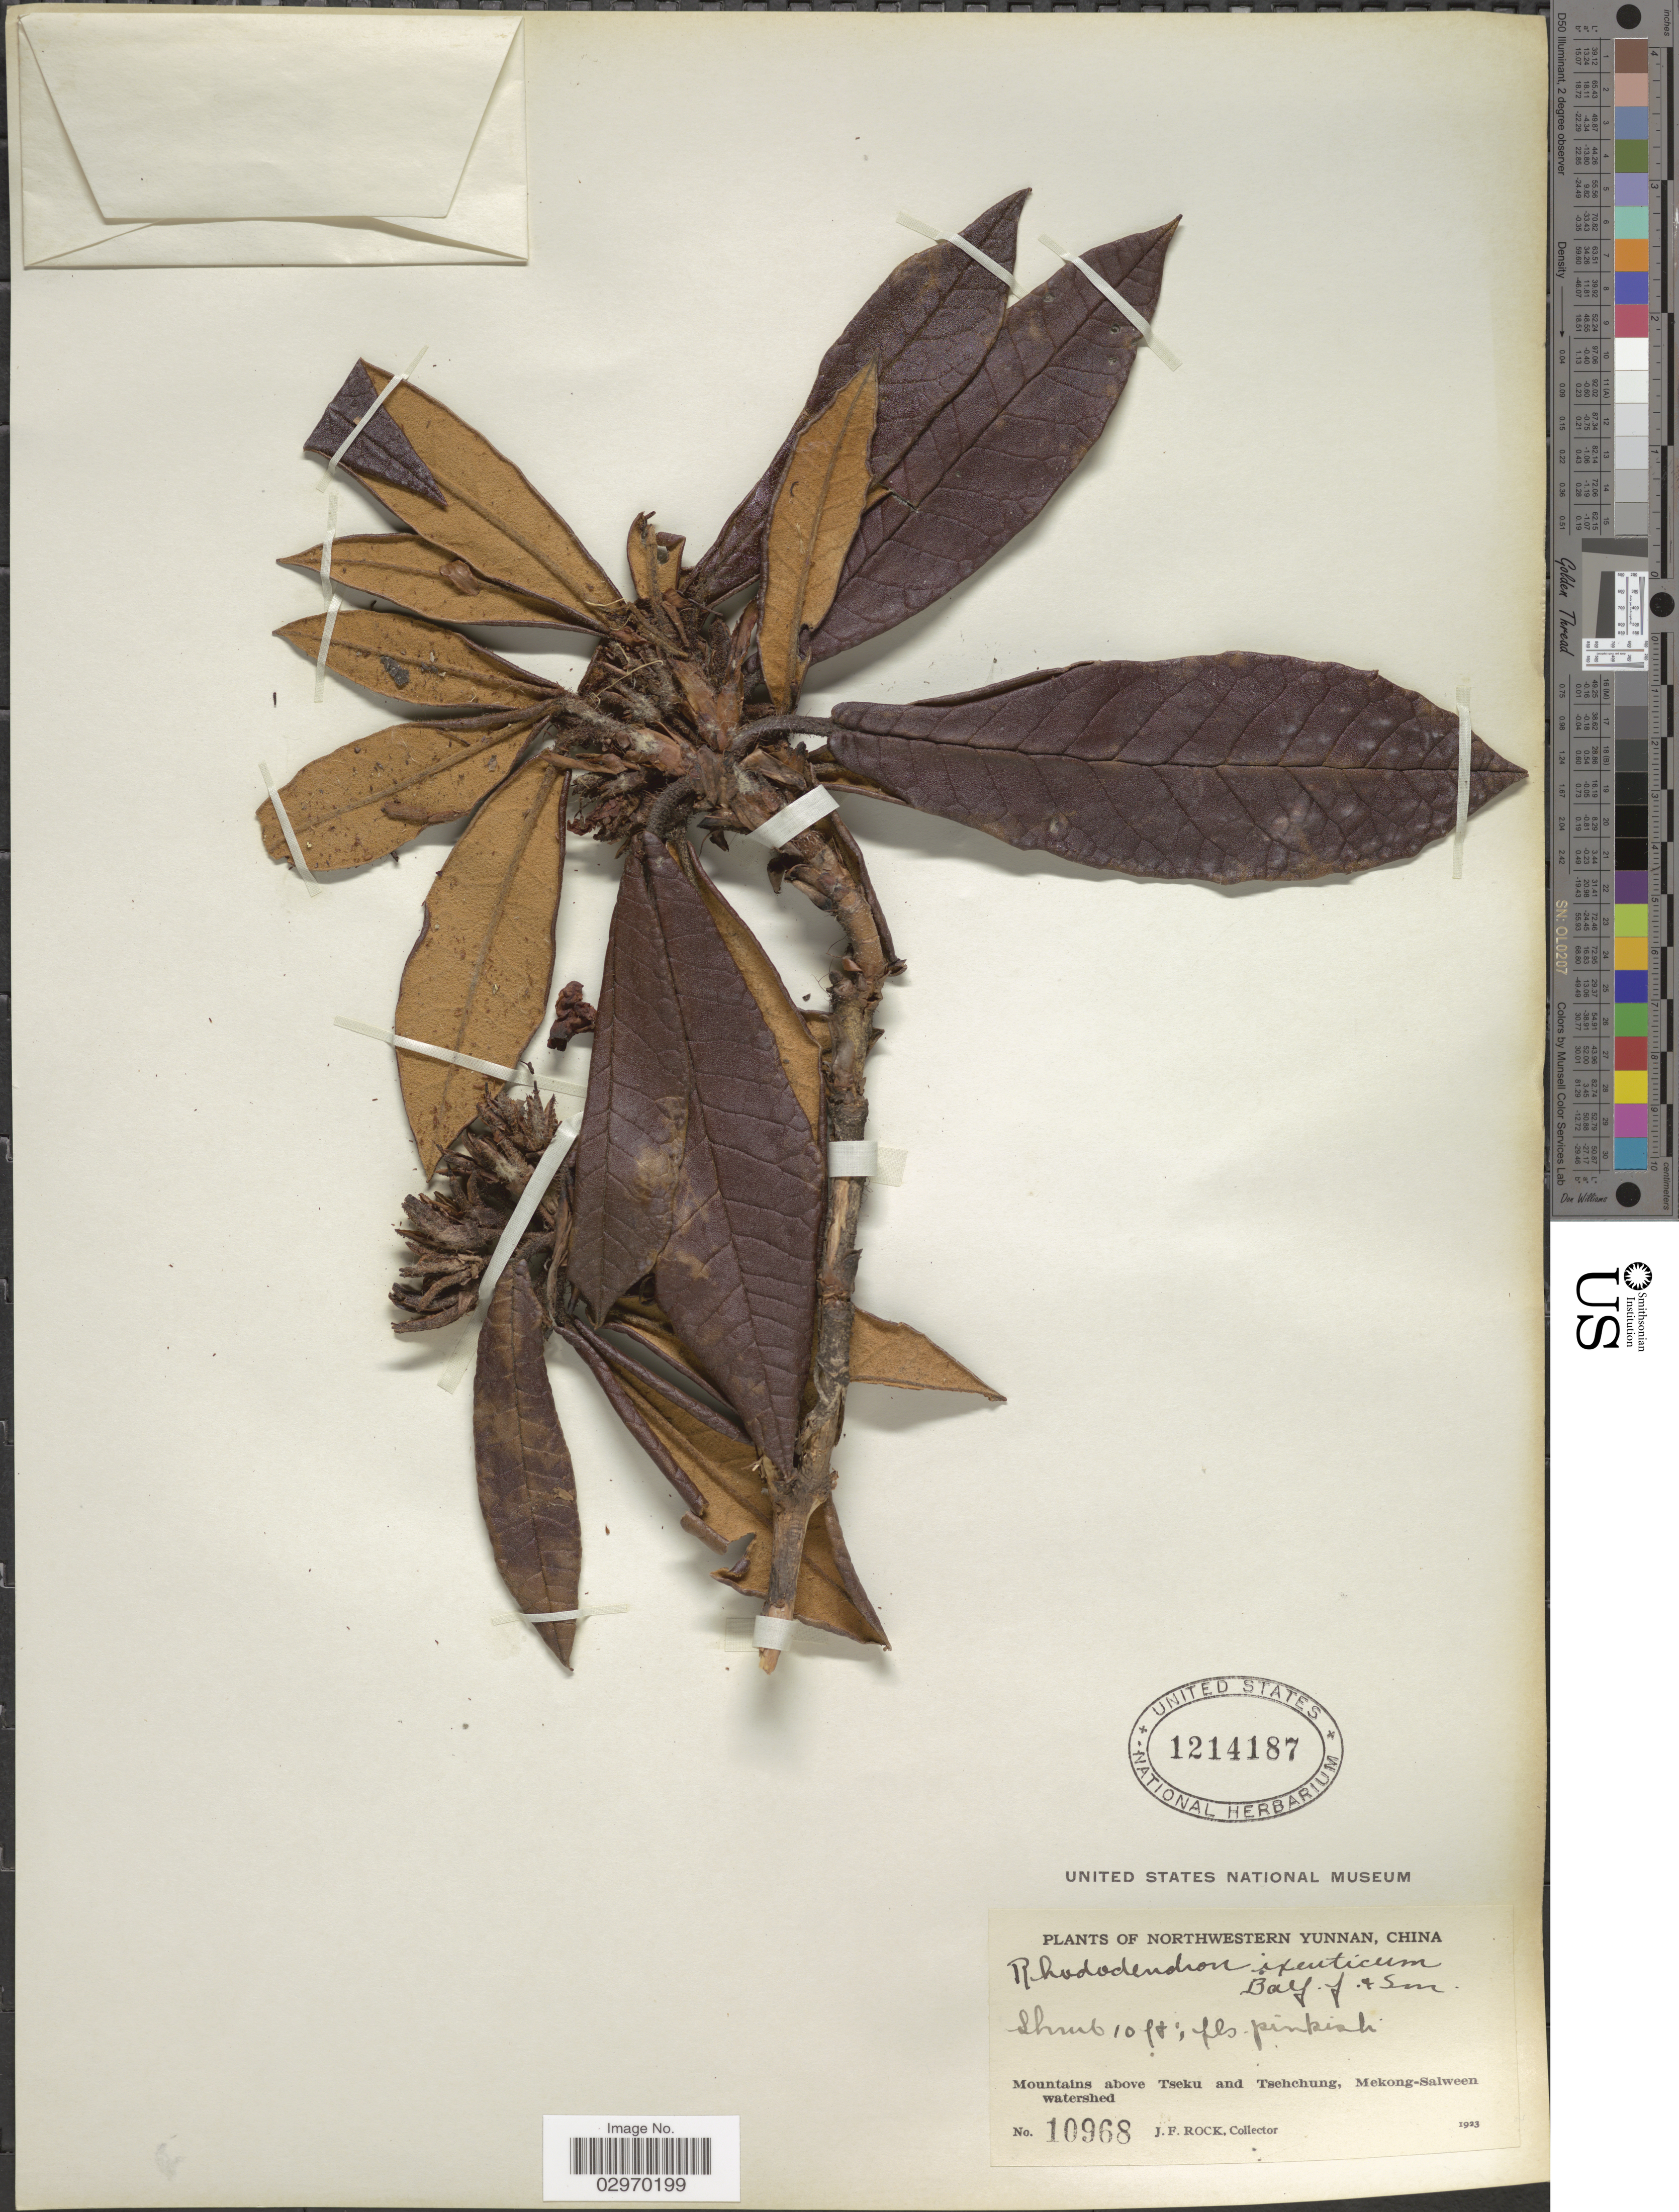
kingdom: Plantae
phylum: Tracheophyta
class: Magnoliopsida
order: Ericales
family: Ericaceae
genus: Rhododendron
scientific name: Rhododendron crinigerum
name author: Franch.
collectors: J. Rock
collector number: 10968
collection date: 1923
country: China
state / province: Yunnan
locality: Northwestern Yunnan. Mountains above Tseku and Tsehchung, Mekong-Salween watershed.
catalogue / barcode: US 1214187